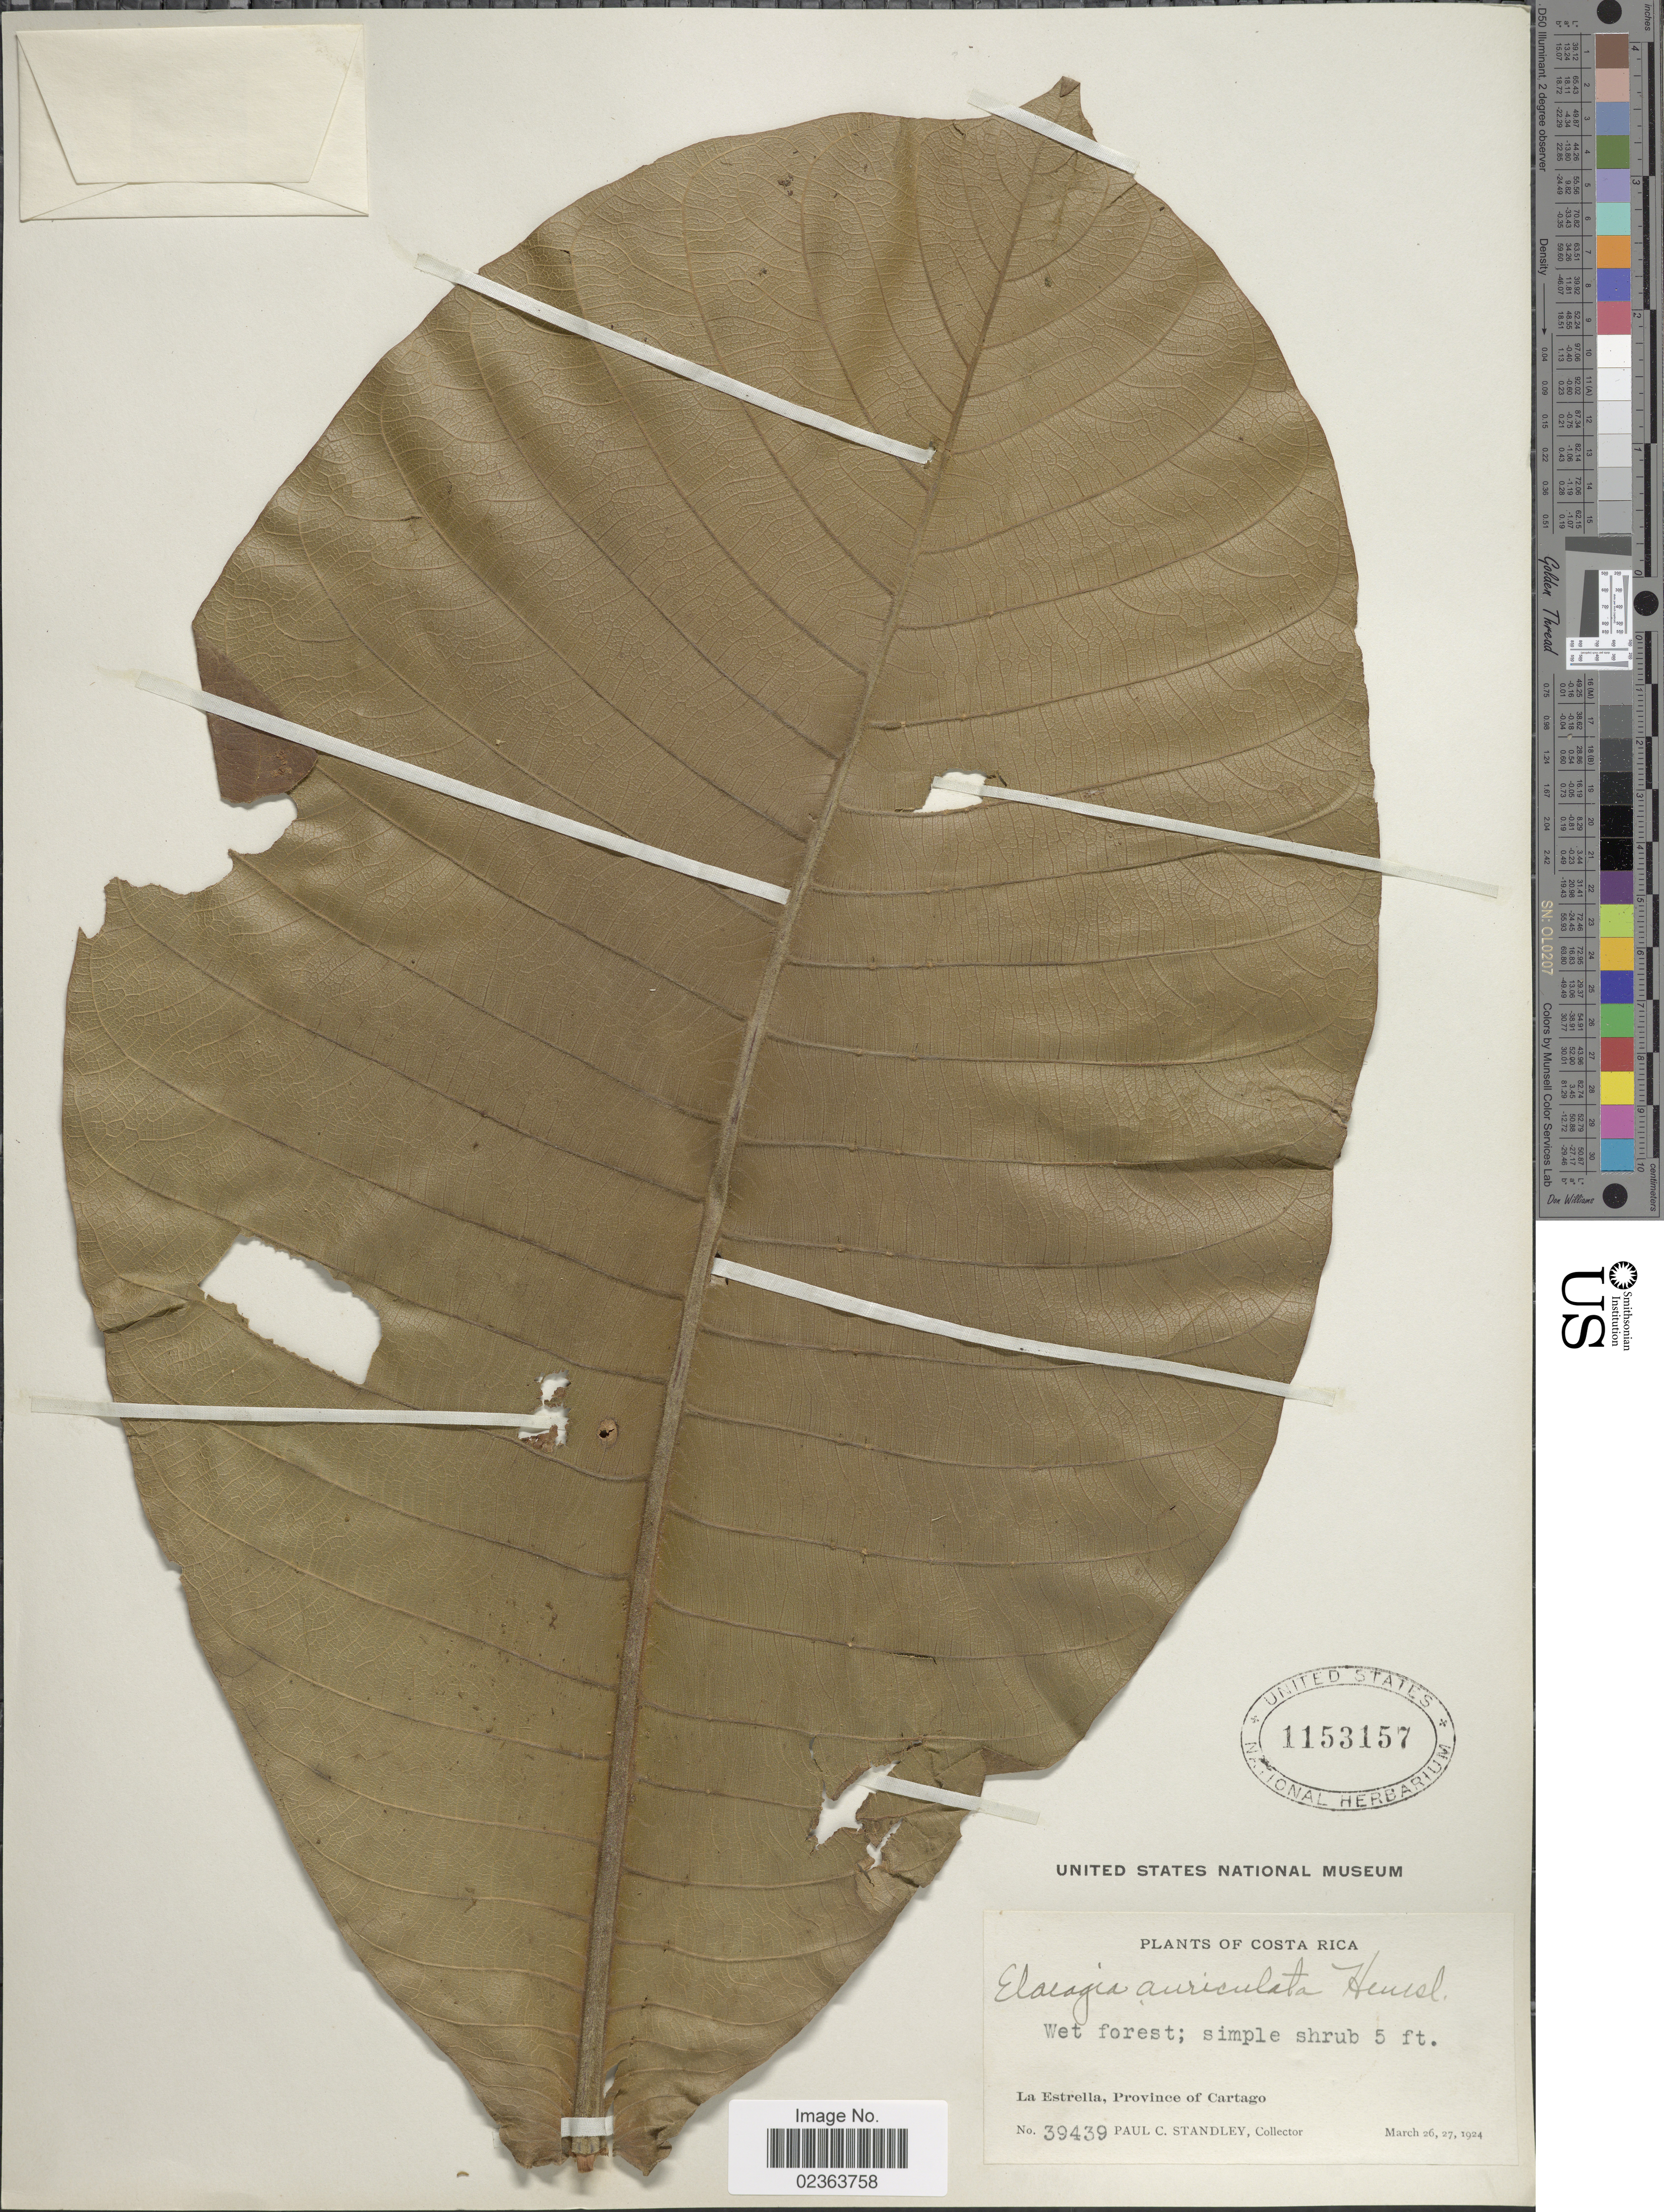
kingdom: Plantae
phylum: Tracheophyta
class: Magnoliopsida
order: Gentianales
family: Rubiaceae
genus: Elaeagia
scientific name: Elaeagia auriculata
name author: Hemsl.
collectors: P. C. Standley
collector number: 39439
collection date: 1924-03-26/1924-03-27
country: Costa Rica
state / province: Cartago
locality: La Estrella, Province of Cartago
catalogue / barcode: US 1153157